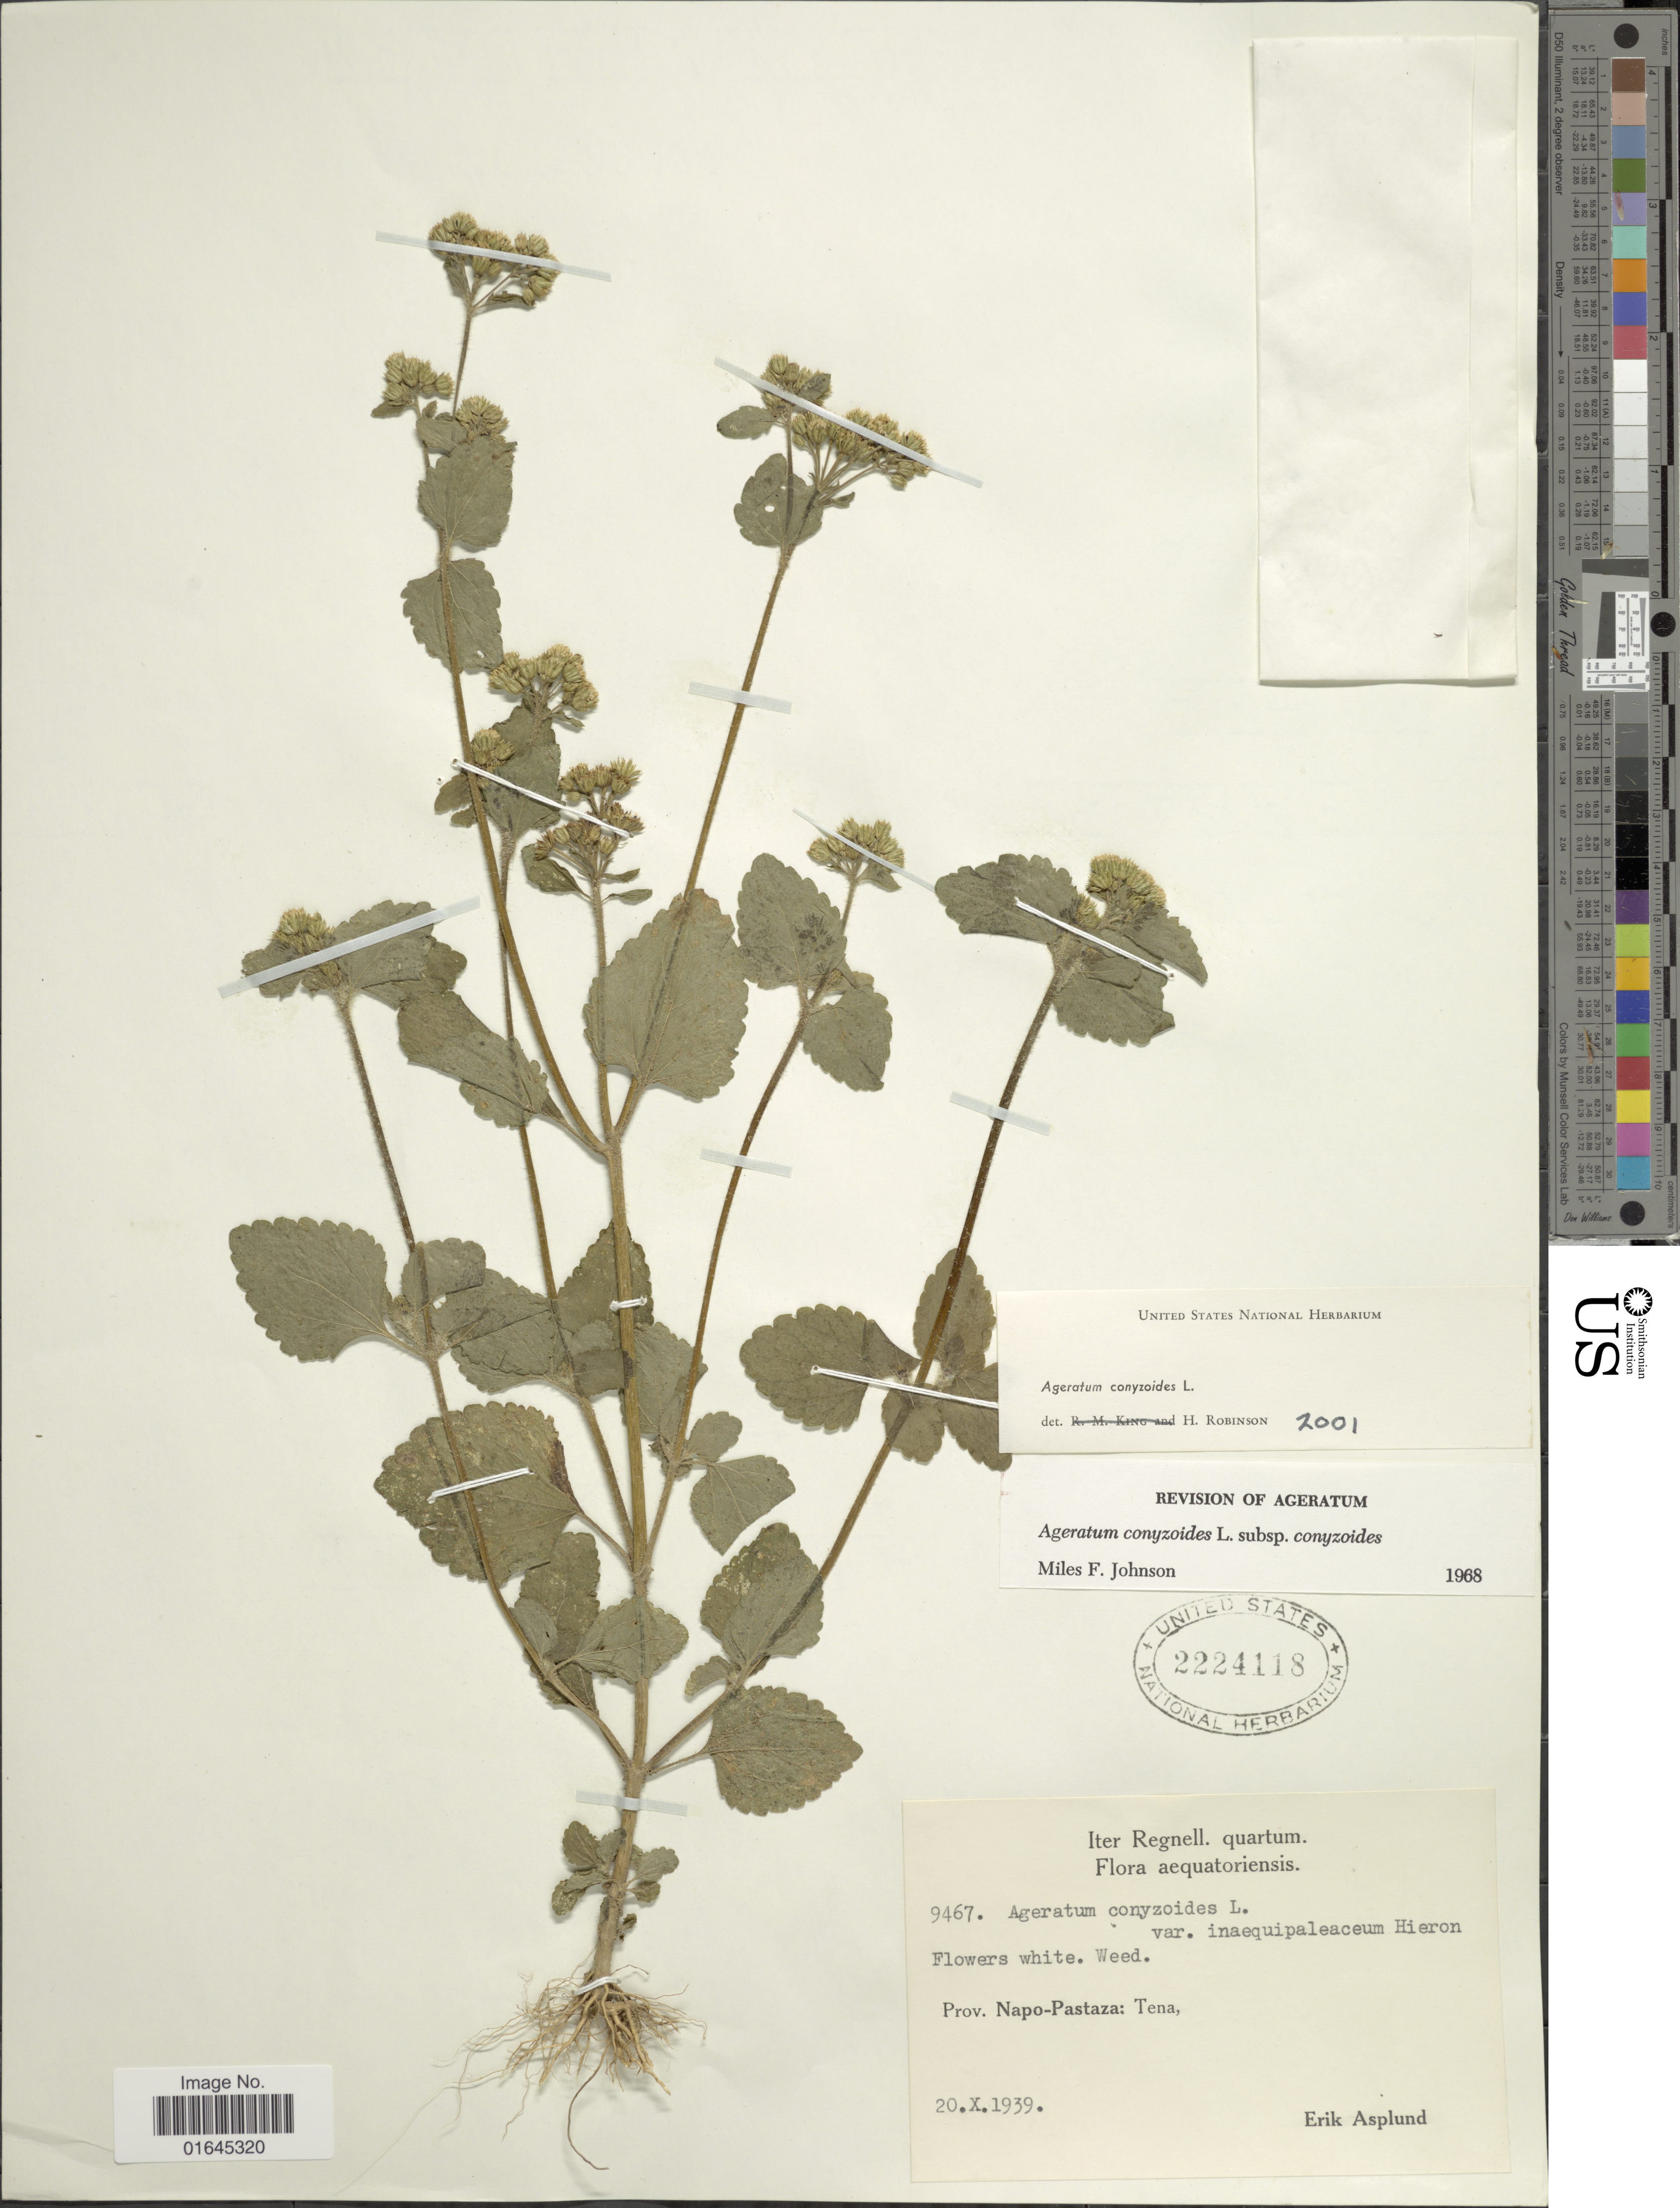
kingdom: Plantae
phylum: Tracheophyta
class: Magnoliopsida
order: Asterales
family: Asteraceae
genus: Ageratum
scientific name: Ageratum conyzoides subsp. conyzoides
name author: L.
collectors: E. Asplund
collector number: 9467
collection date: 1939-10-20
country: Ecuador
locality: Prov. Napo-Pastaza: Tena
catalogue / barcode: US 2224118